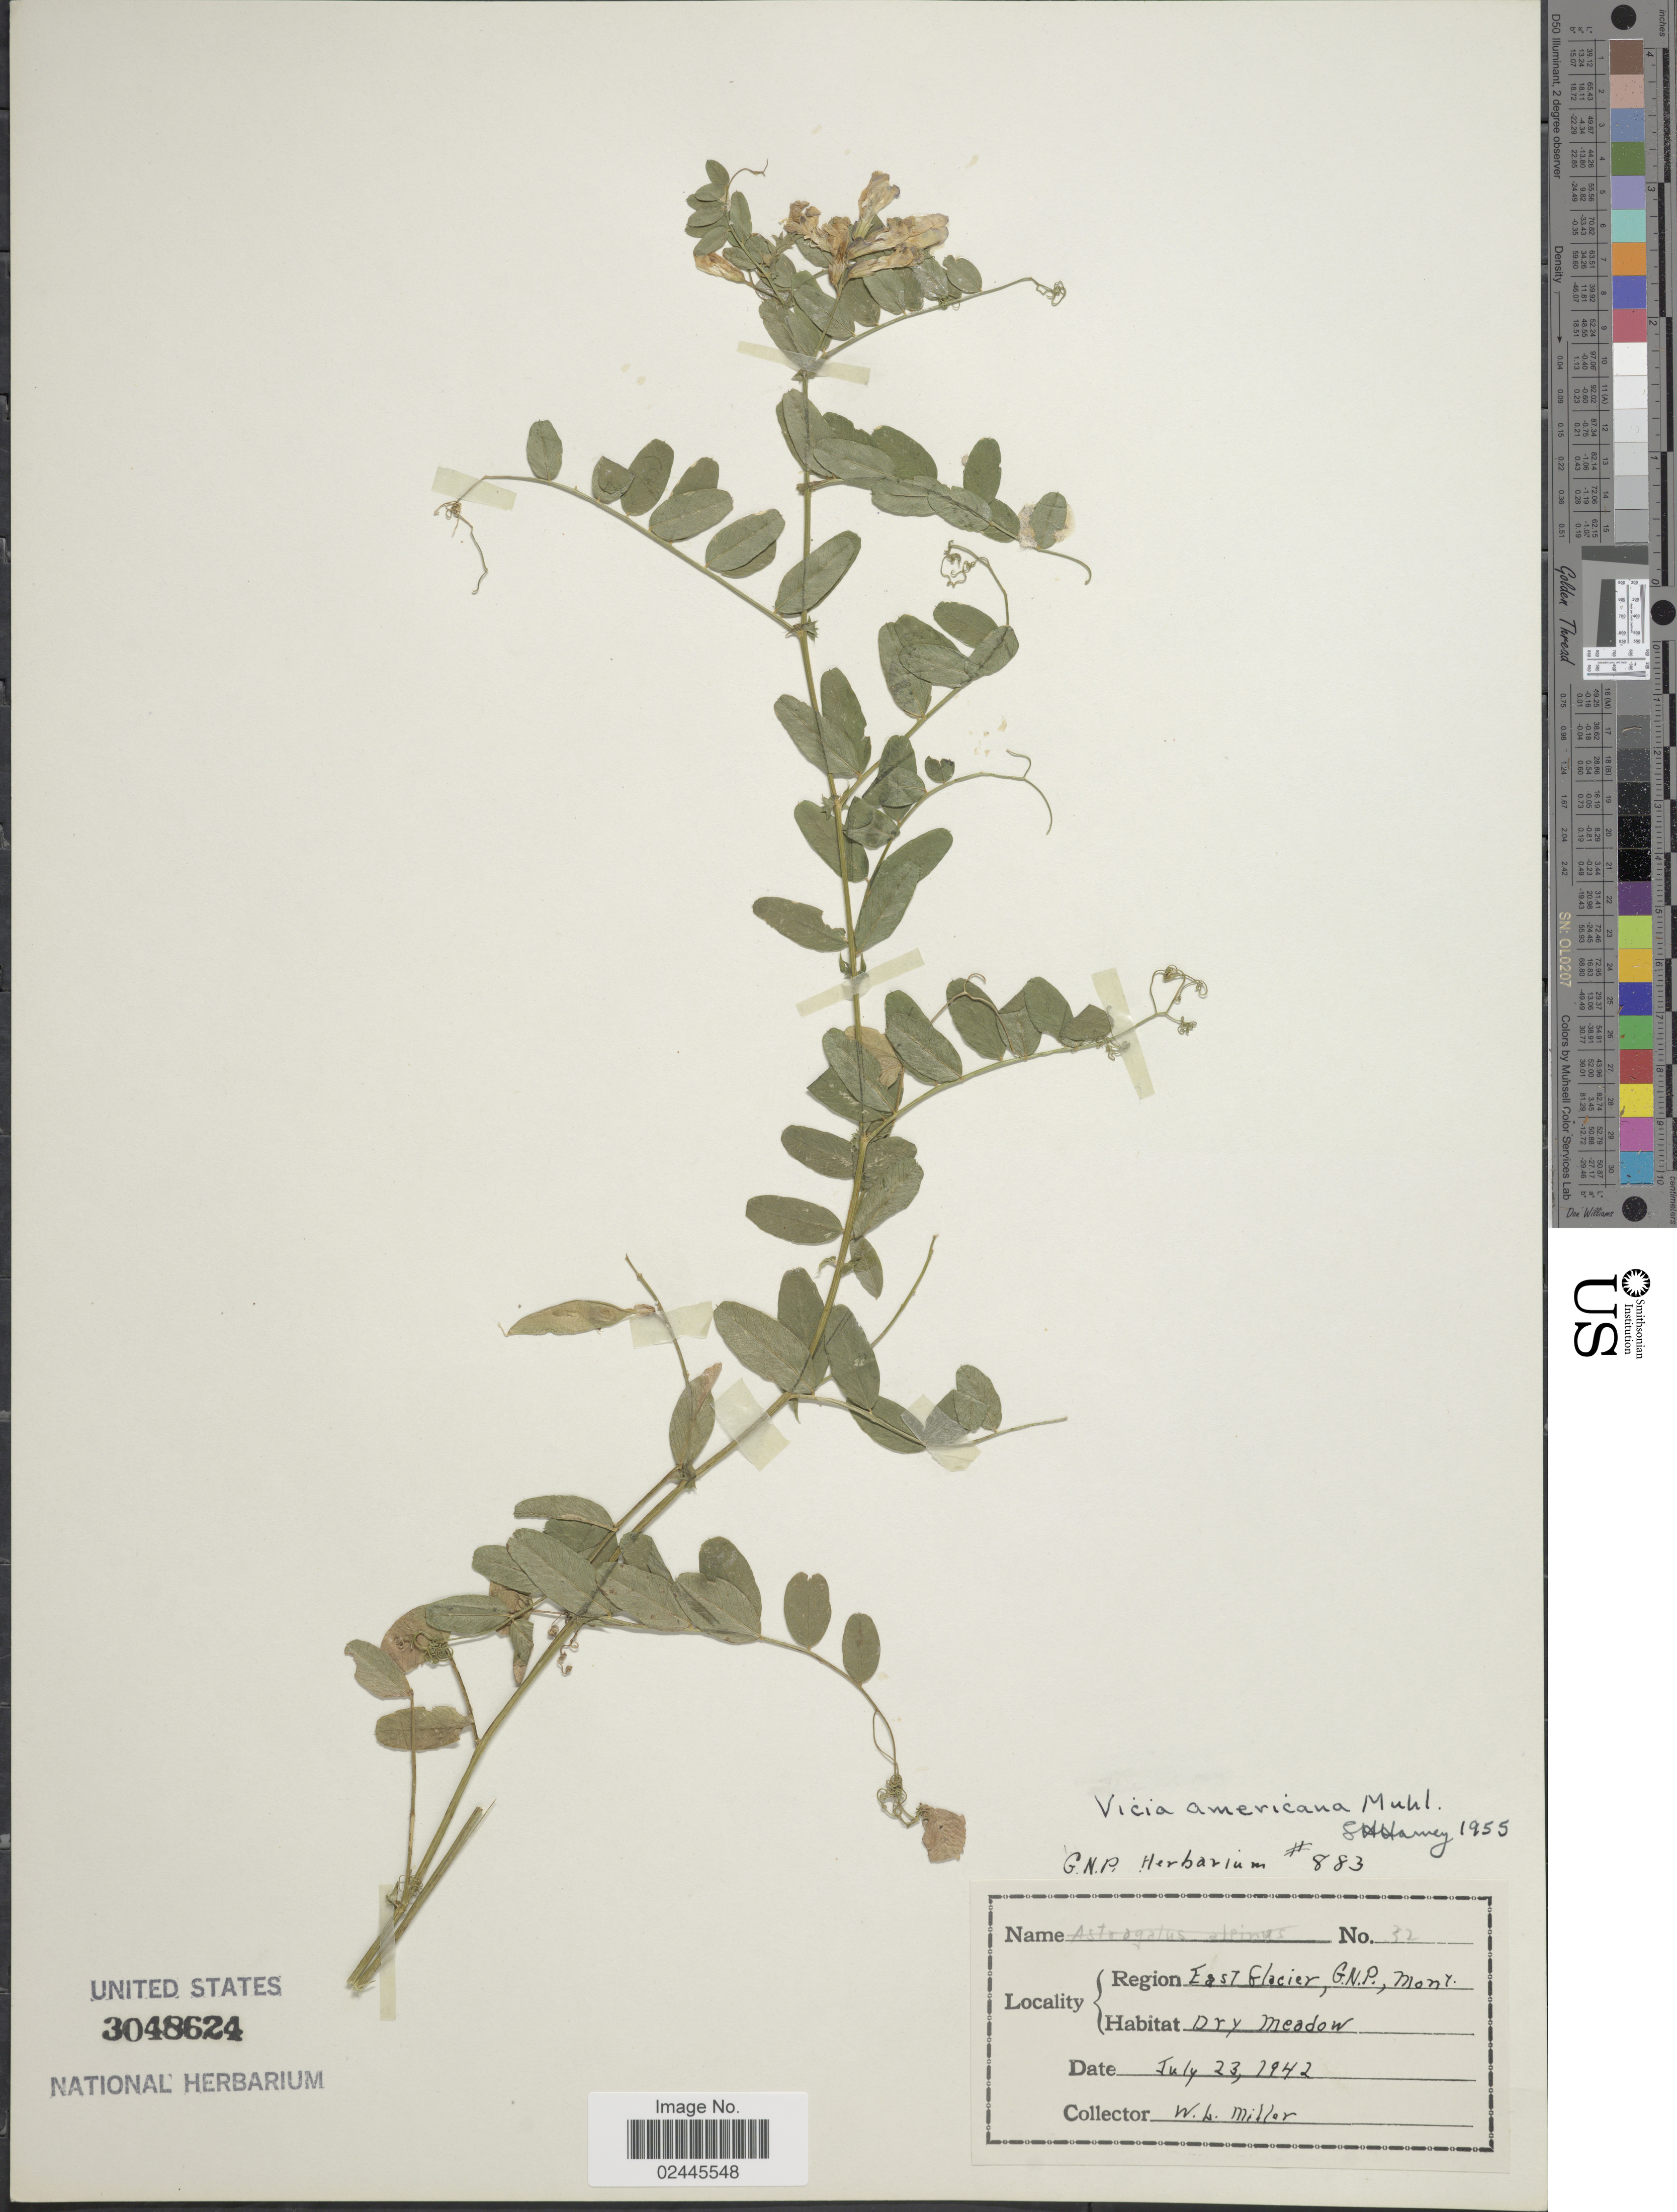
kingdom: Plantae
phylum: Tracheophyta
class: Magnoliopsida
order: Fabales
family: Fabaceae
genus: Vicia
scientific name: Vicia americana var. americana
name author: Muhl. ex Willd.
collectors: W. Miller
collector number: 32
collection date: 1942-07-23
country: United States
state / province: Montana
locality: Region East Glacier, G. N. P., dry meadow.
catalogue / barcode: US 3048624